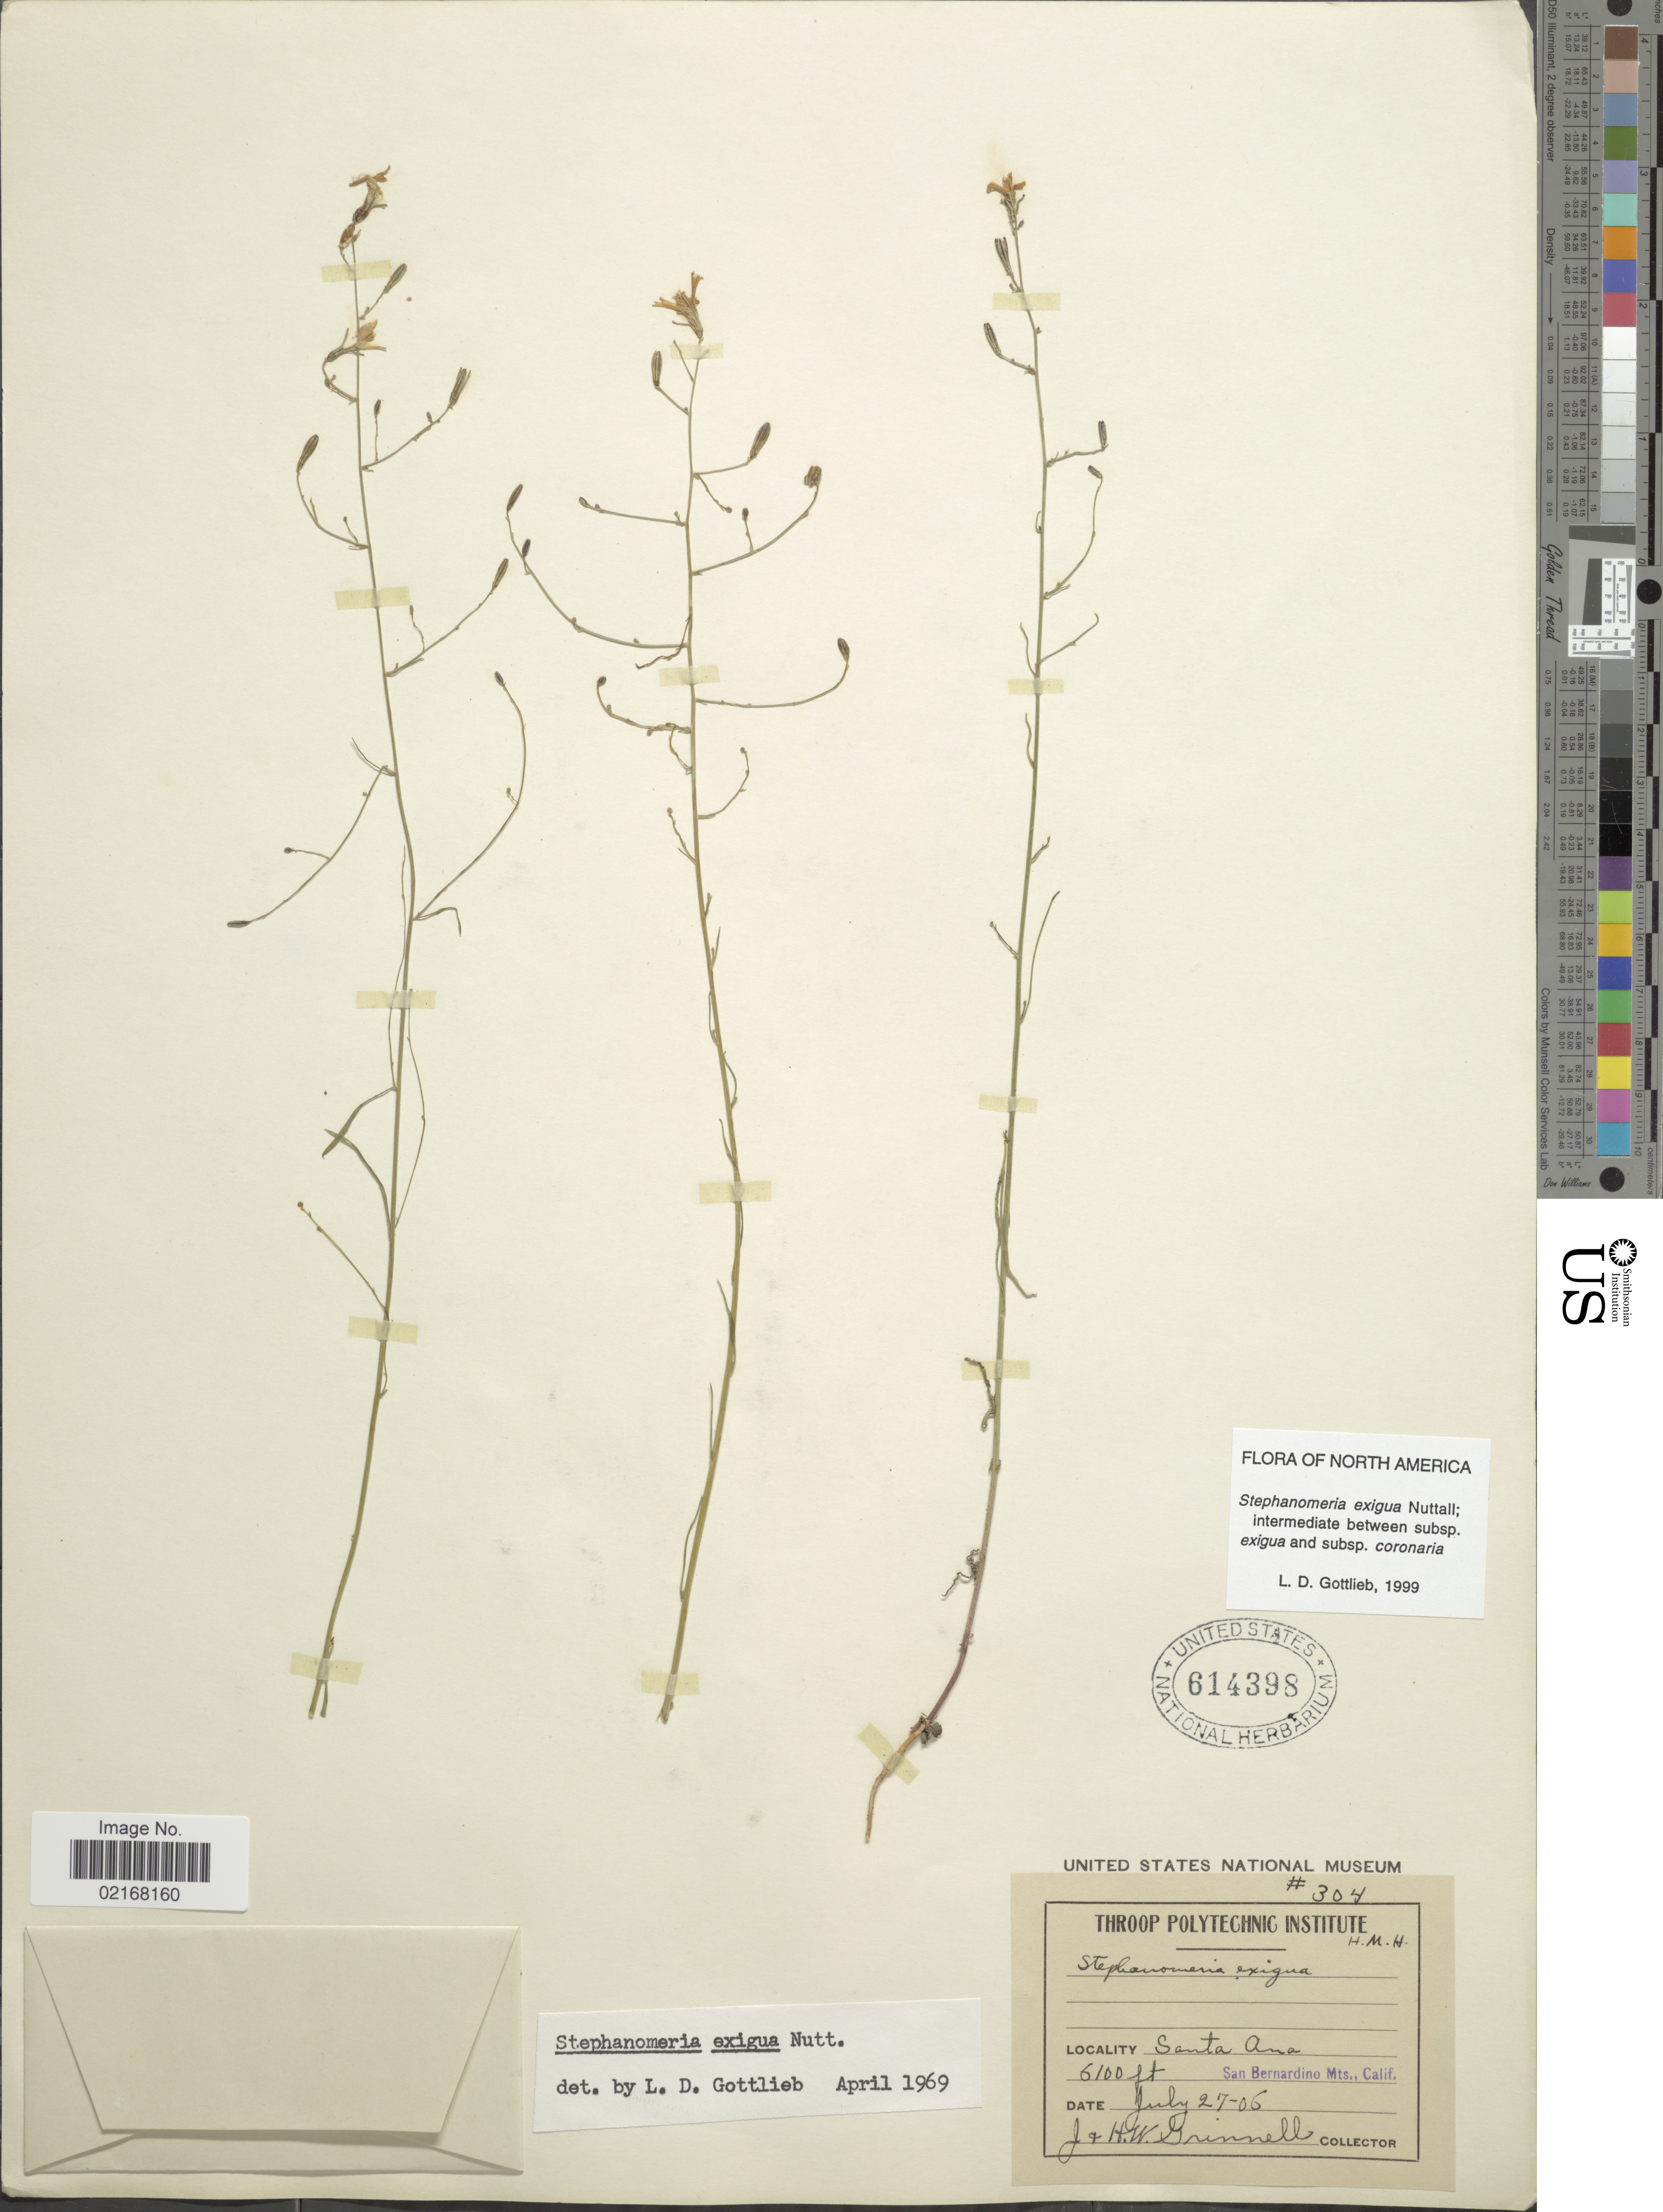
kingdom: Plantae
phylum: Tracheophyta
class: Magnoliopsida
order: Asterales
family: Asteraceae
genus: Stephanomeria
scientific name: Stephanomeria exigua subsp. coronaria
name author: (Greene) Gottlieb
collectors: J. Grinnell & H. Grinnell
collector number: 304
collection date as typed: Transcribed d/m/y: 27/7/06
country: United States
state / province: California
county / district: San Bernardino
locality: Santa Ana. San Bernardino Mts., Calif.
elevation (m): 1859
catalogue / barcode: US 614398